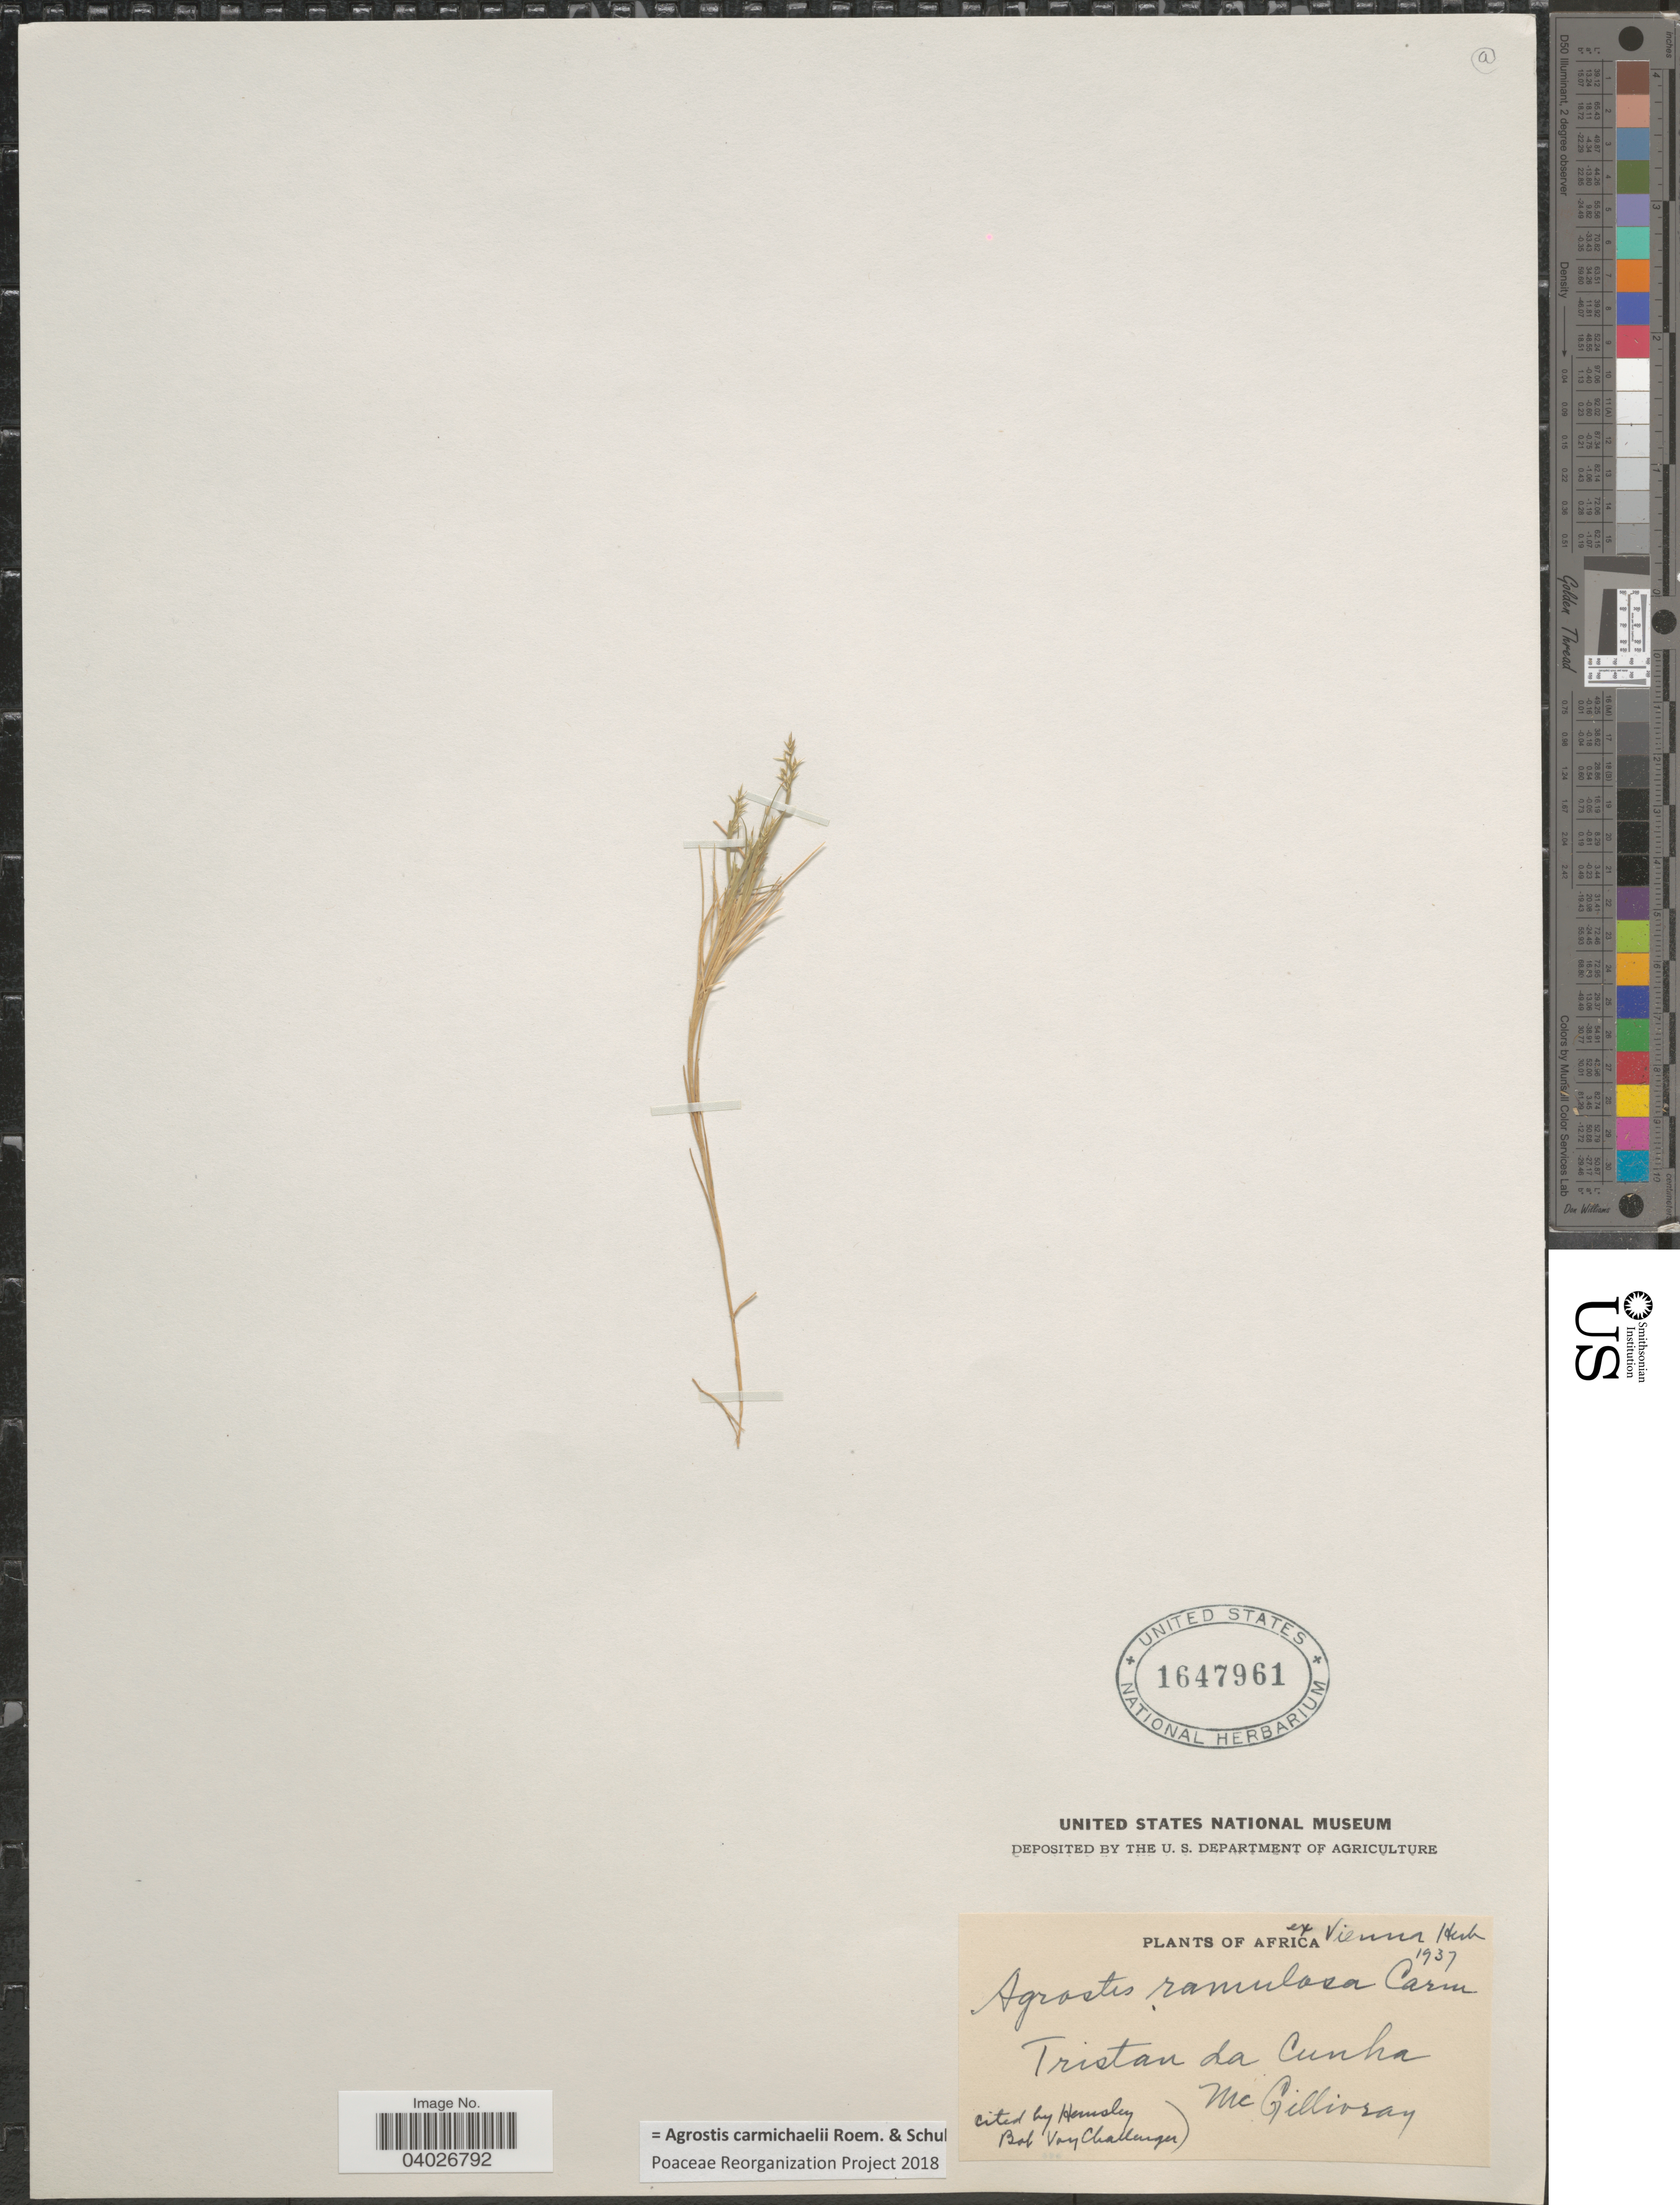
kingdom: Plantae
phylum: Tracheophyta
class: Liliopsida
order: Poales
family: Poaceae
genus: Agrostis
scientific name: Agrostis carmichaelii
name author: Roem. & Schult.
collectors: D. J. McGillivray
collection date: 1937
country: St. Helena Islands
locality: Tristan da Cunha.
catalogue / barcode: US 1647961